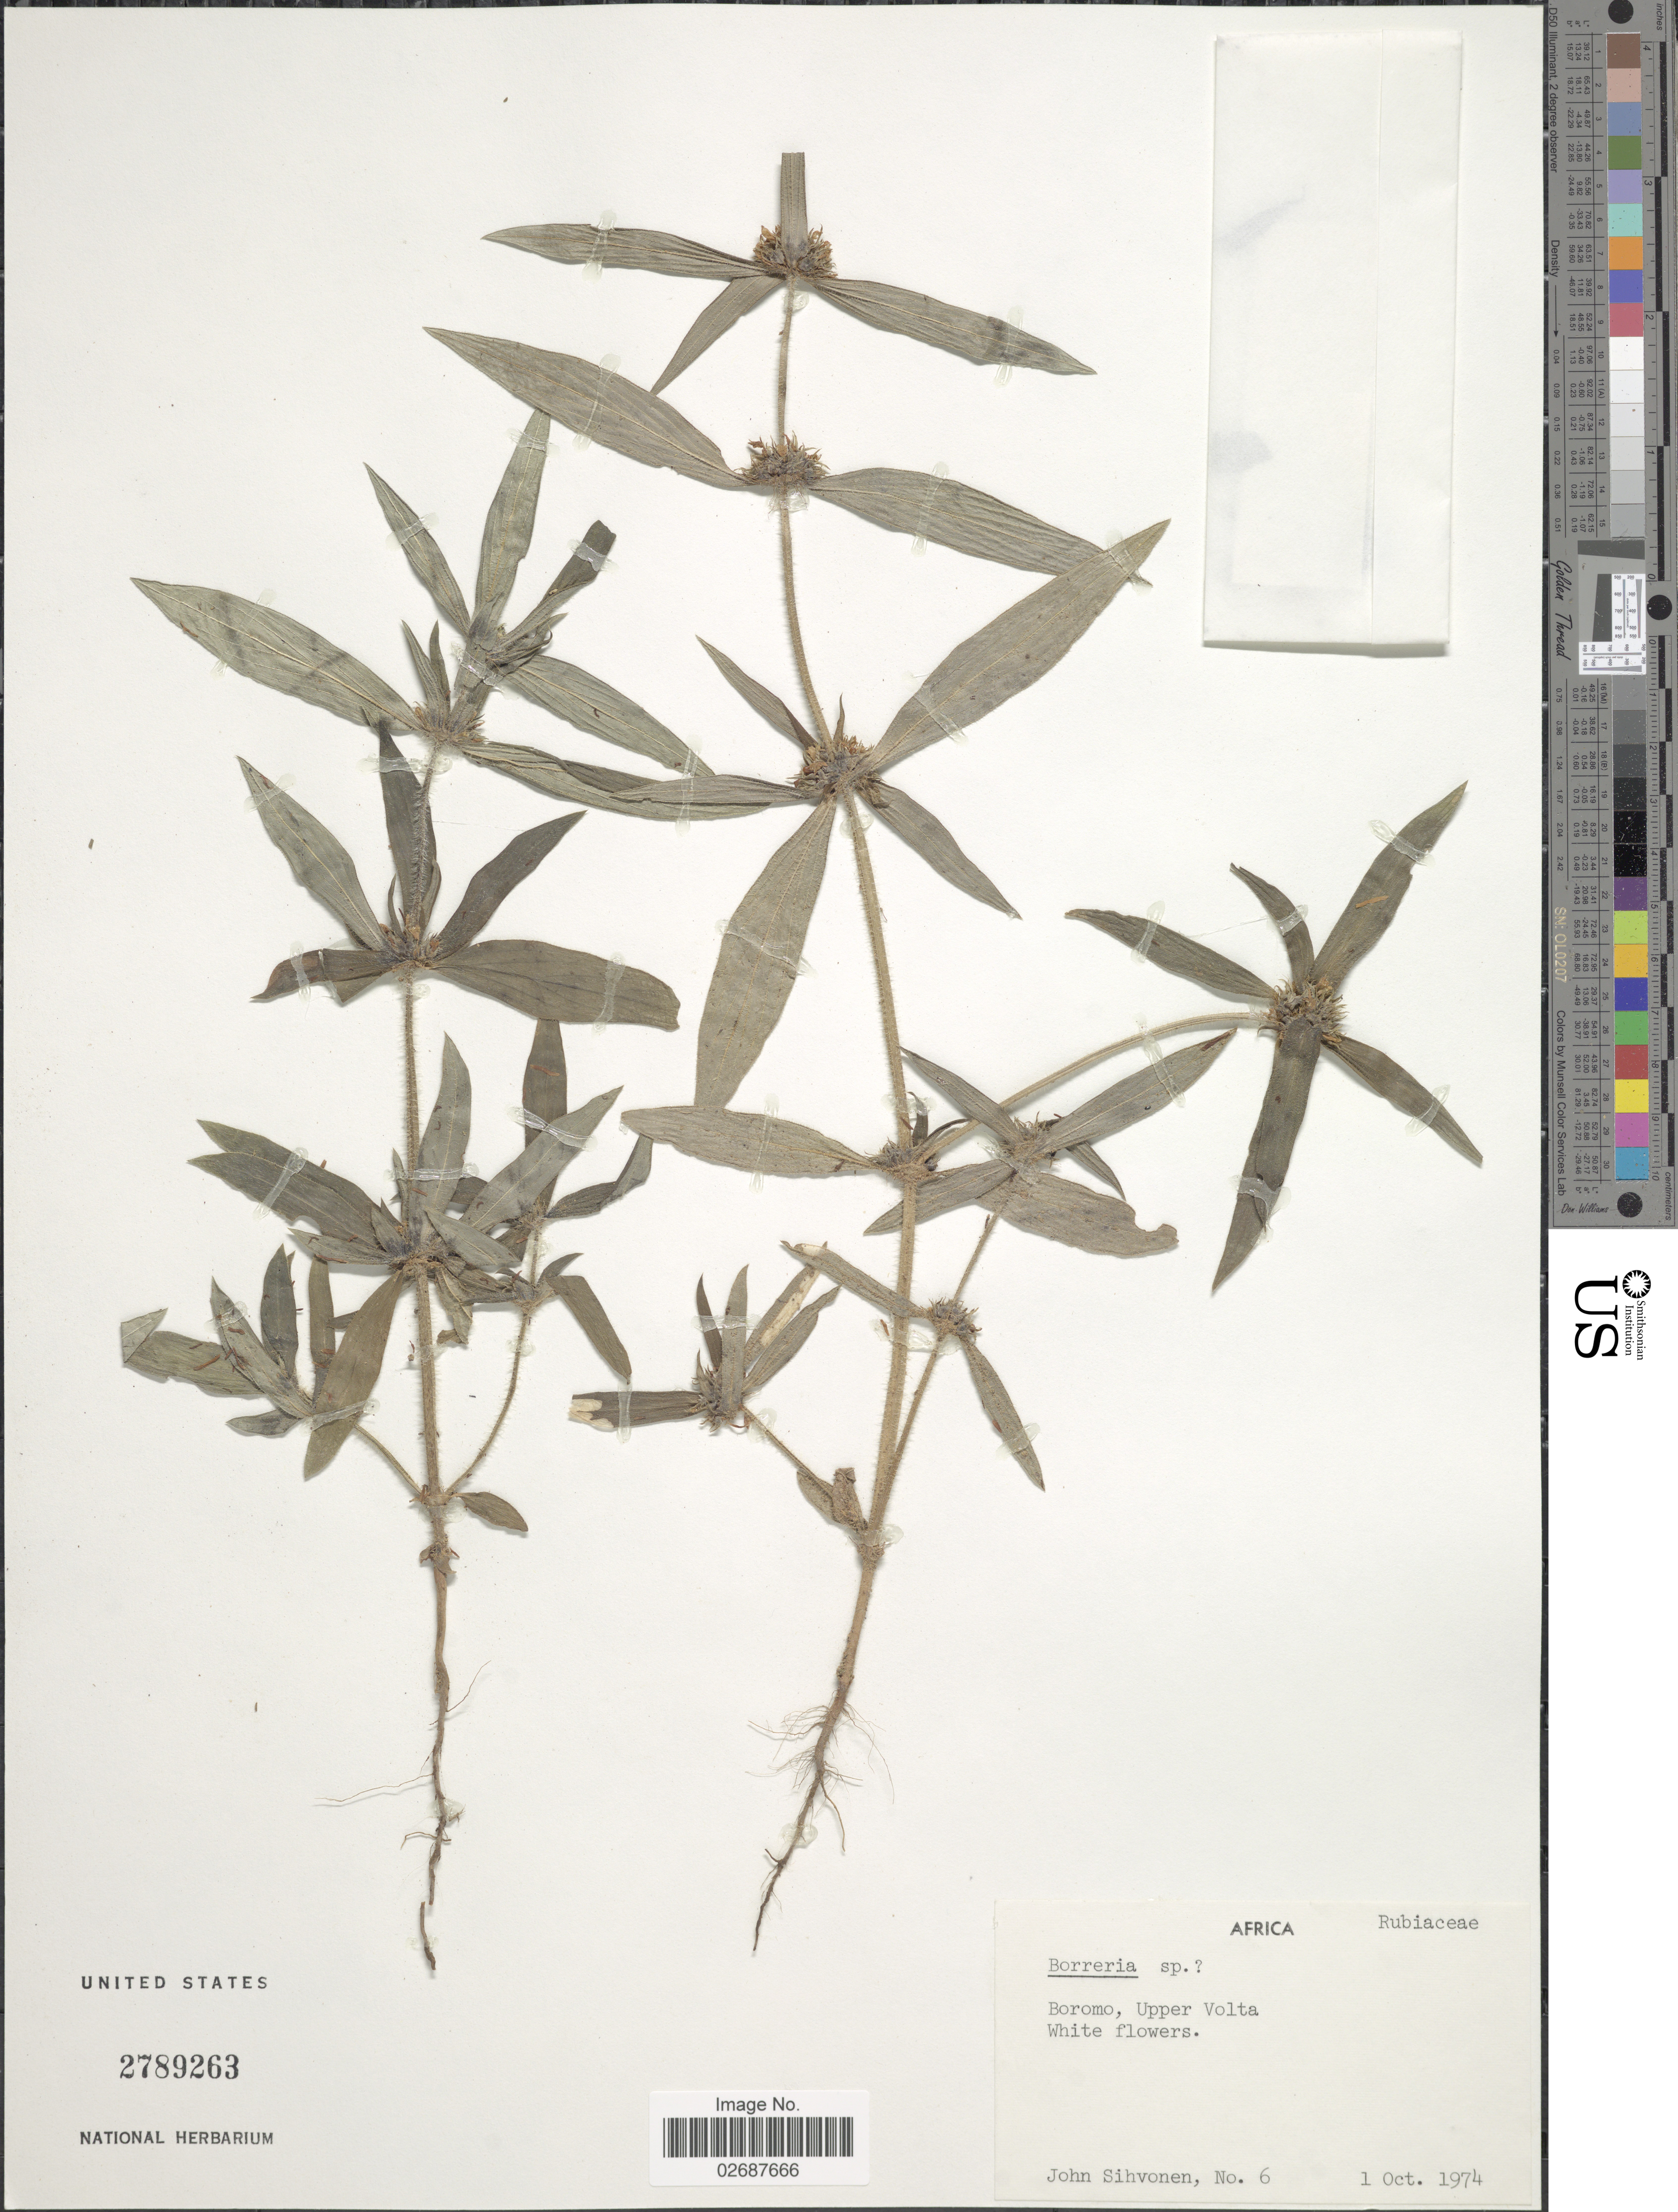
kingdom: Plantae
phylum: Tracheophyta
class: Magnoliopsida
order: Gentianales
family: Rubiaceae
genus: Borreria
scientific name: Borreria sp.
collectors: J. Sihvonen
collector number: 6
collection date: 1974-10-01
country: Burkina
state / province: Boucle du Mouhoun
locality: Boromo, Upper Volta.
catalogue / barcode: US 2789263